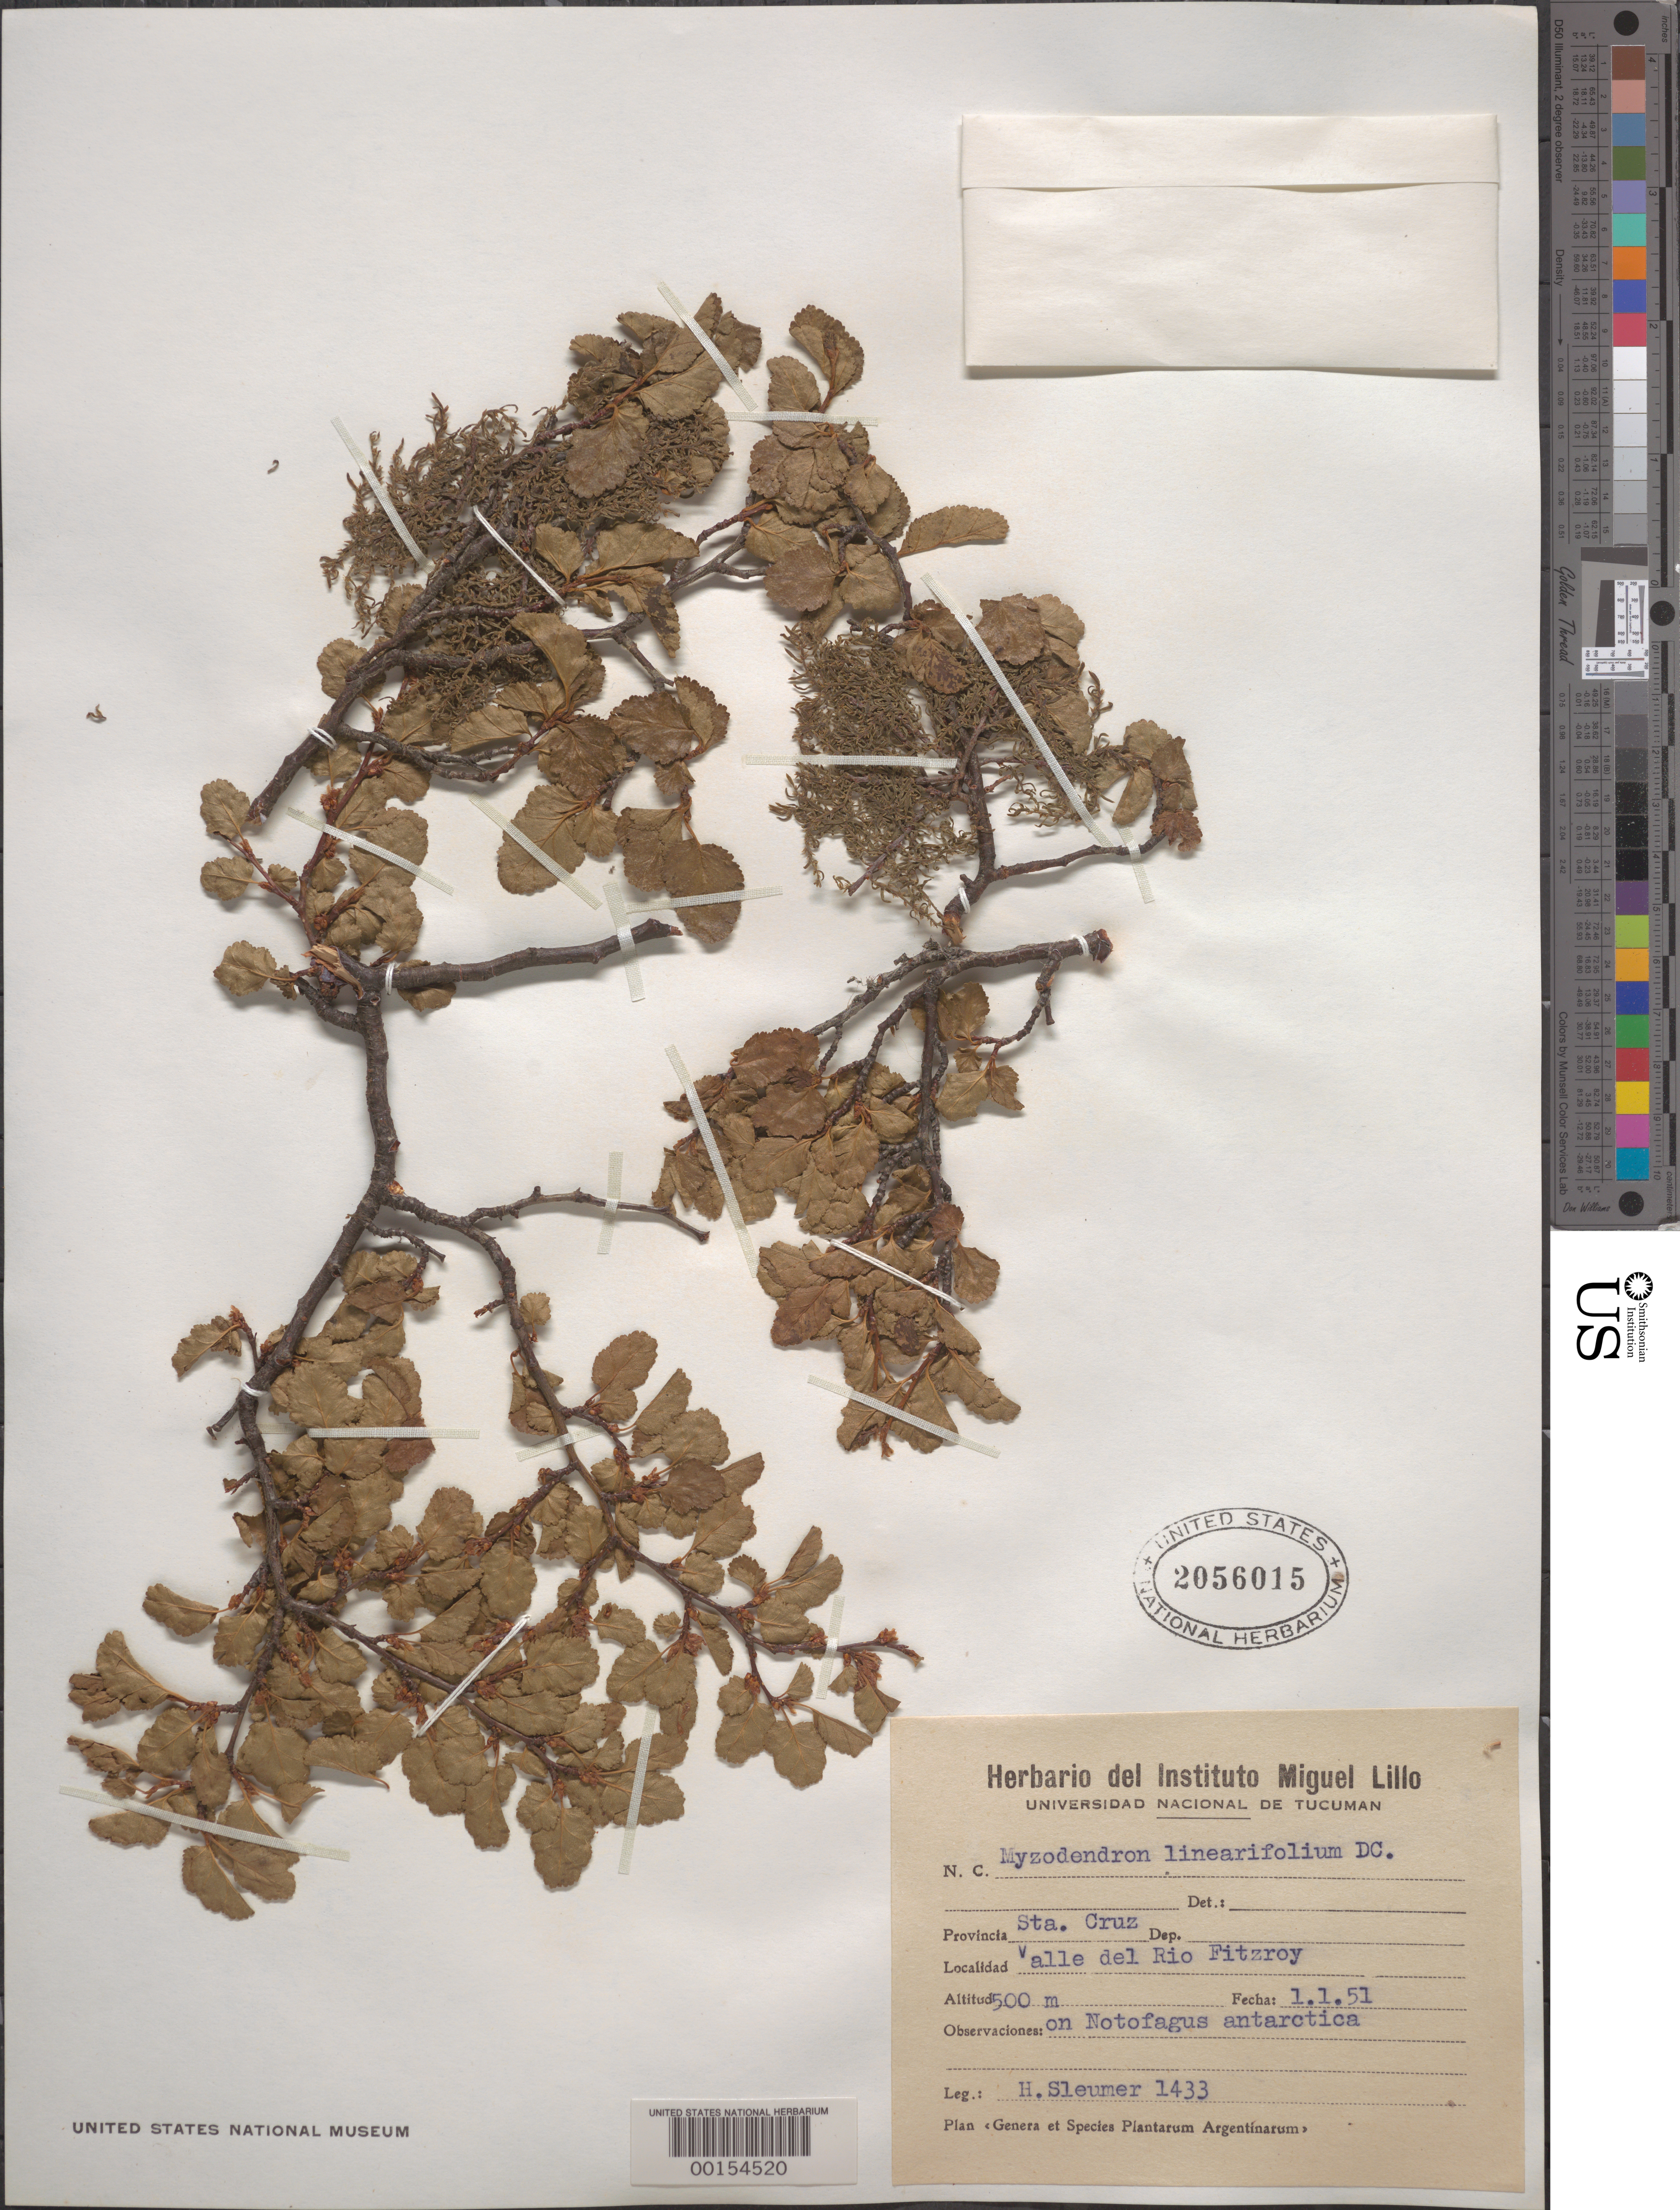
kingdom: Plantae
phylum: Tracheophyta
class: Magnoliopsida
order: Santalales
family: Misodendraceae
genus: Misodendrum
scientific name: Misodendrum linearifolium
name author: DC.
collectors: H. O. Sleumer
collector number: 1433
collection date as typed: Transcribed d/m/y: 1/1/51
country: Argentina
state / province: Santa Cruz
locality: Valle del Rio Fitzroy.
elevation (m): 500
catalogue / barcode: US 2056015